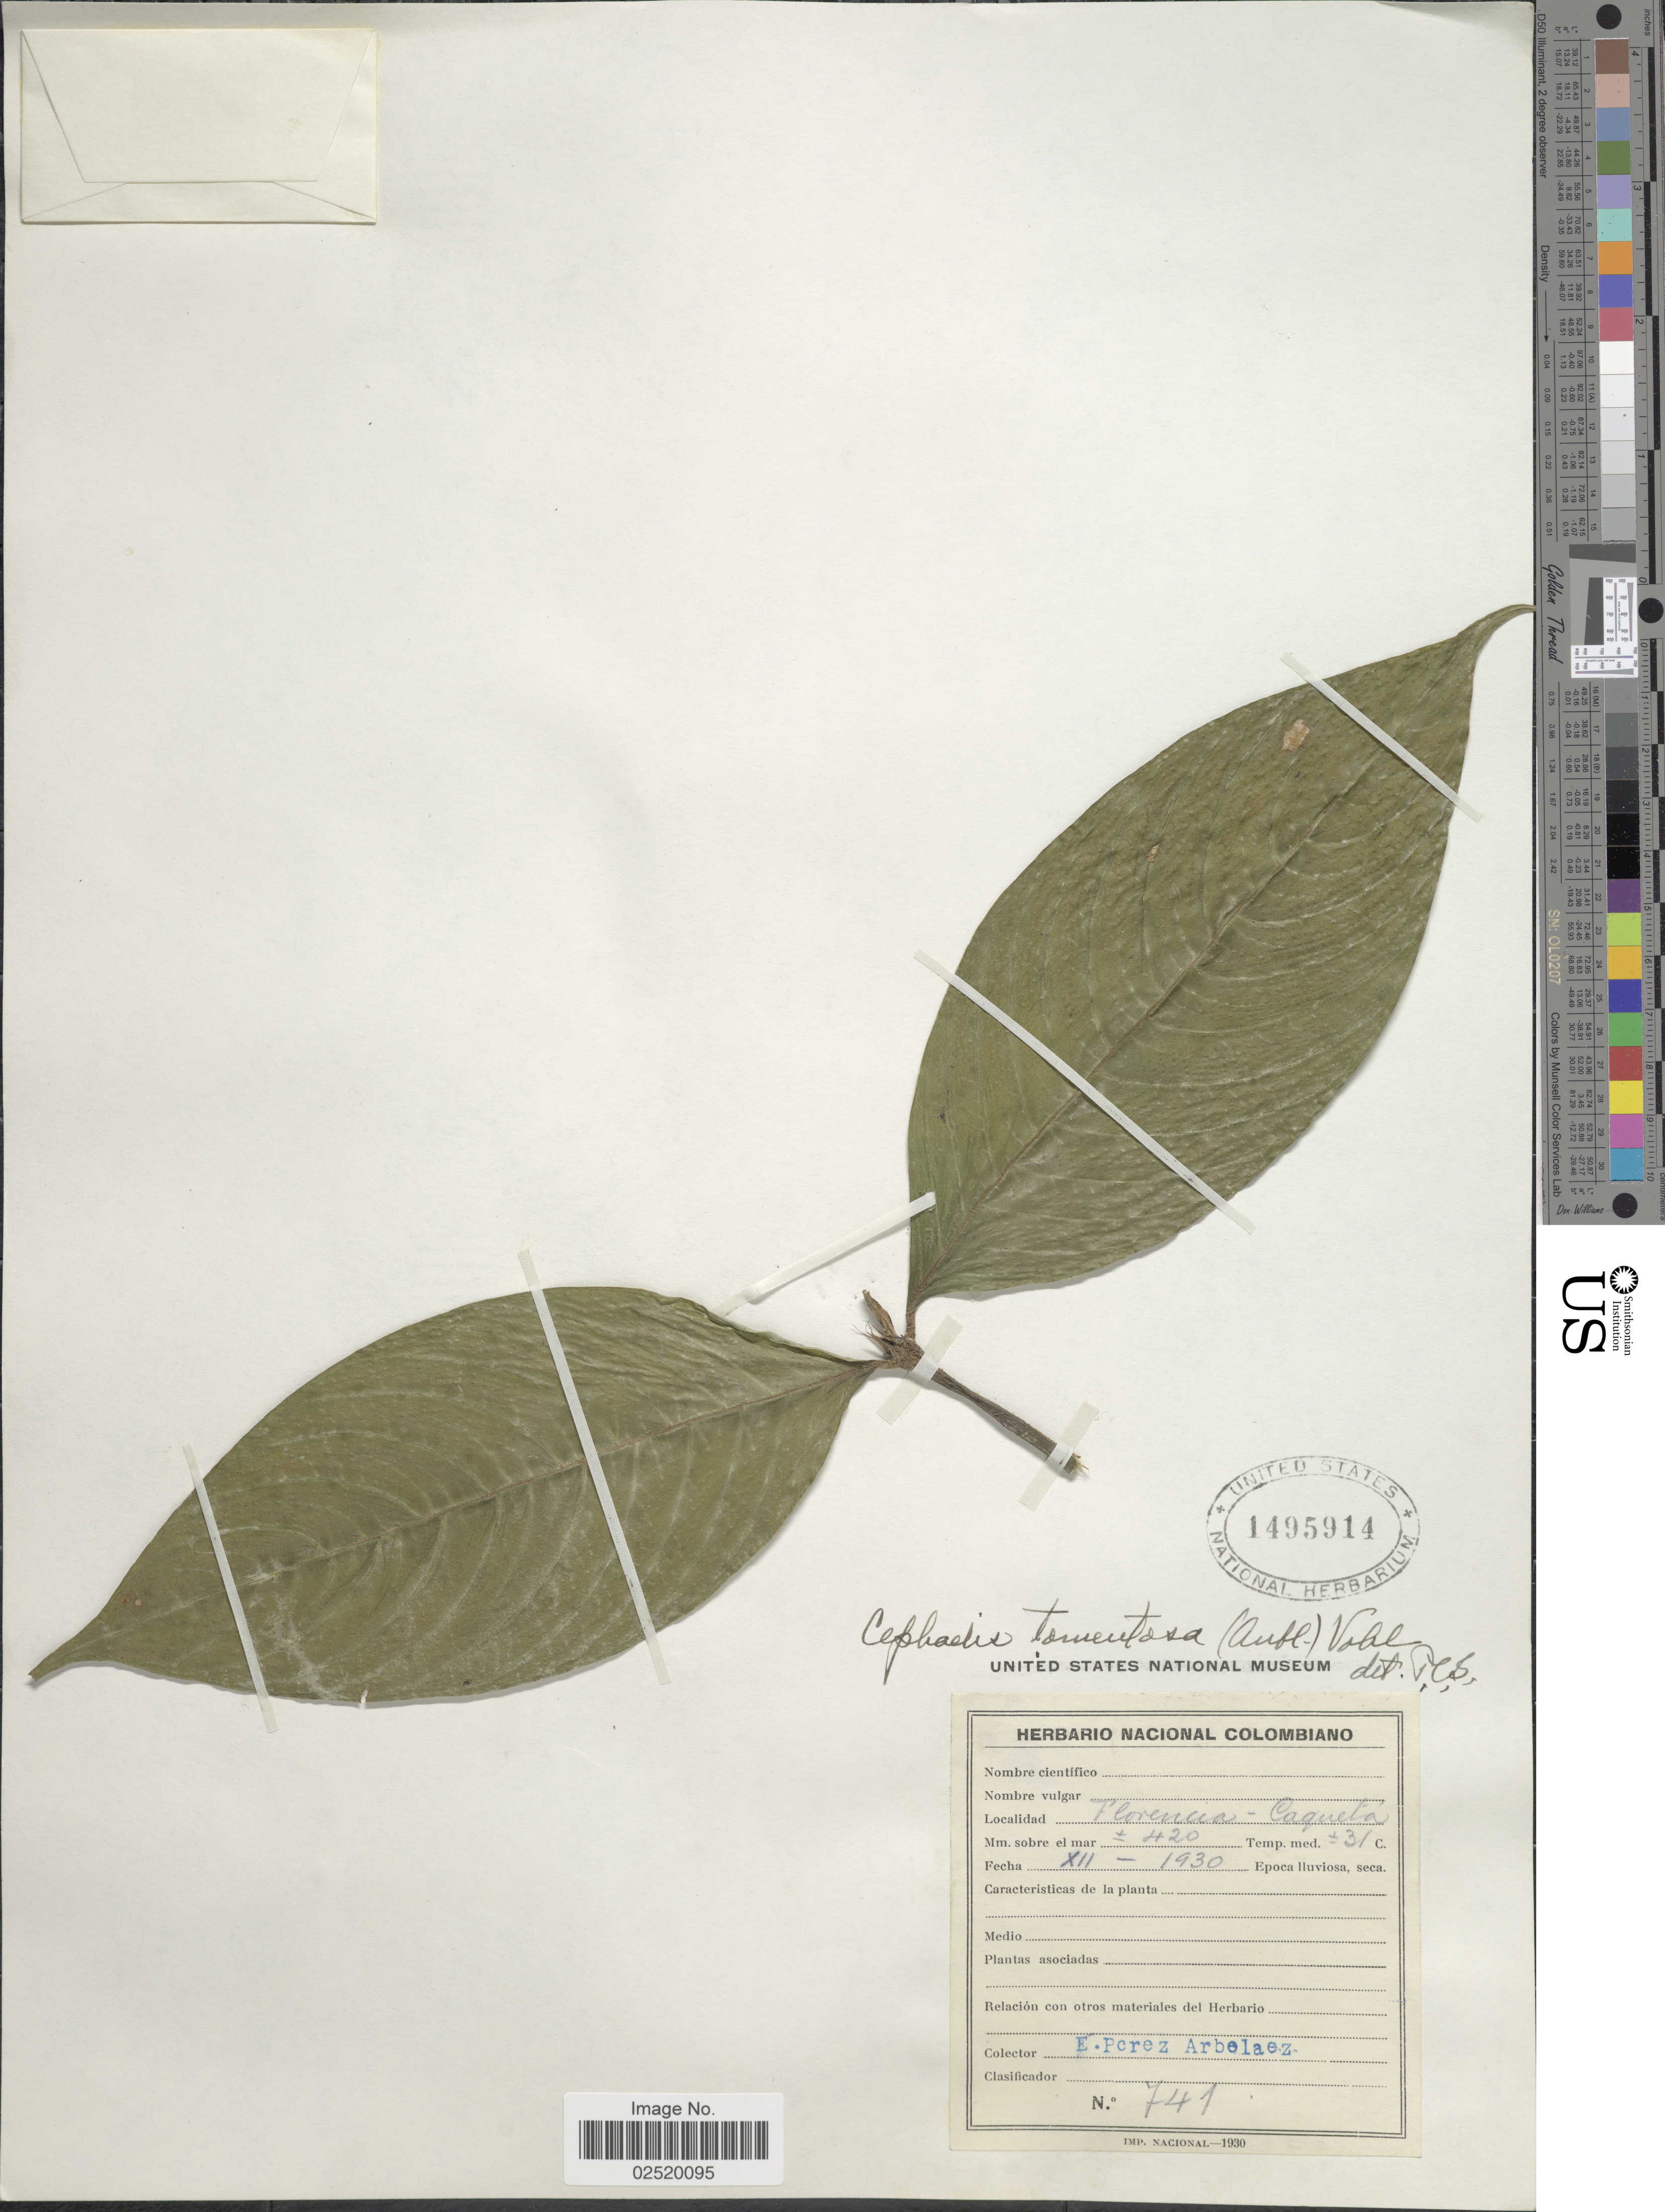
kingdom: Plantae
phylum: Tracheophyta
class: Magnoliopsida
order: Gentianales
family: Rubiaceae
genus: Psychotria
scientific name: Psychotria poeppigiana subsp. poeppigiana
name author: Müll. Arg.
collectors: E. Pérez Arbeláez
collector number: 741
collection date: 1930-12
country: Colombia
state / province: Caquetá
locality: Florencia, Caqueta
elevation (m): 420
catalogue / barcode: US 1495914